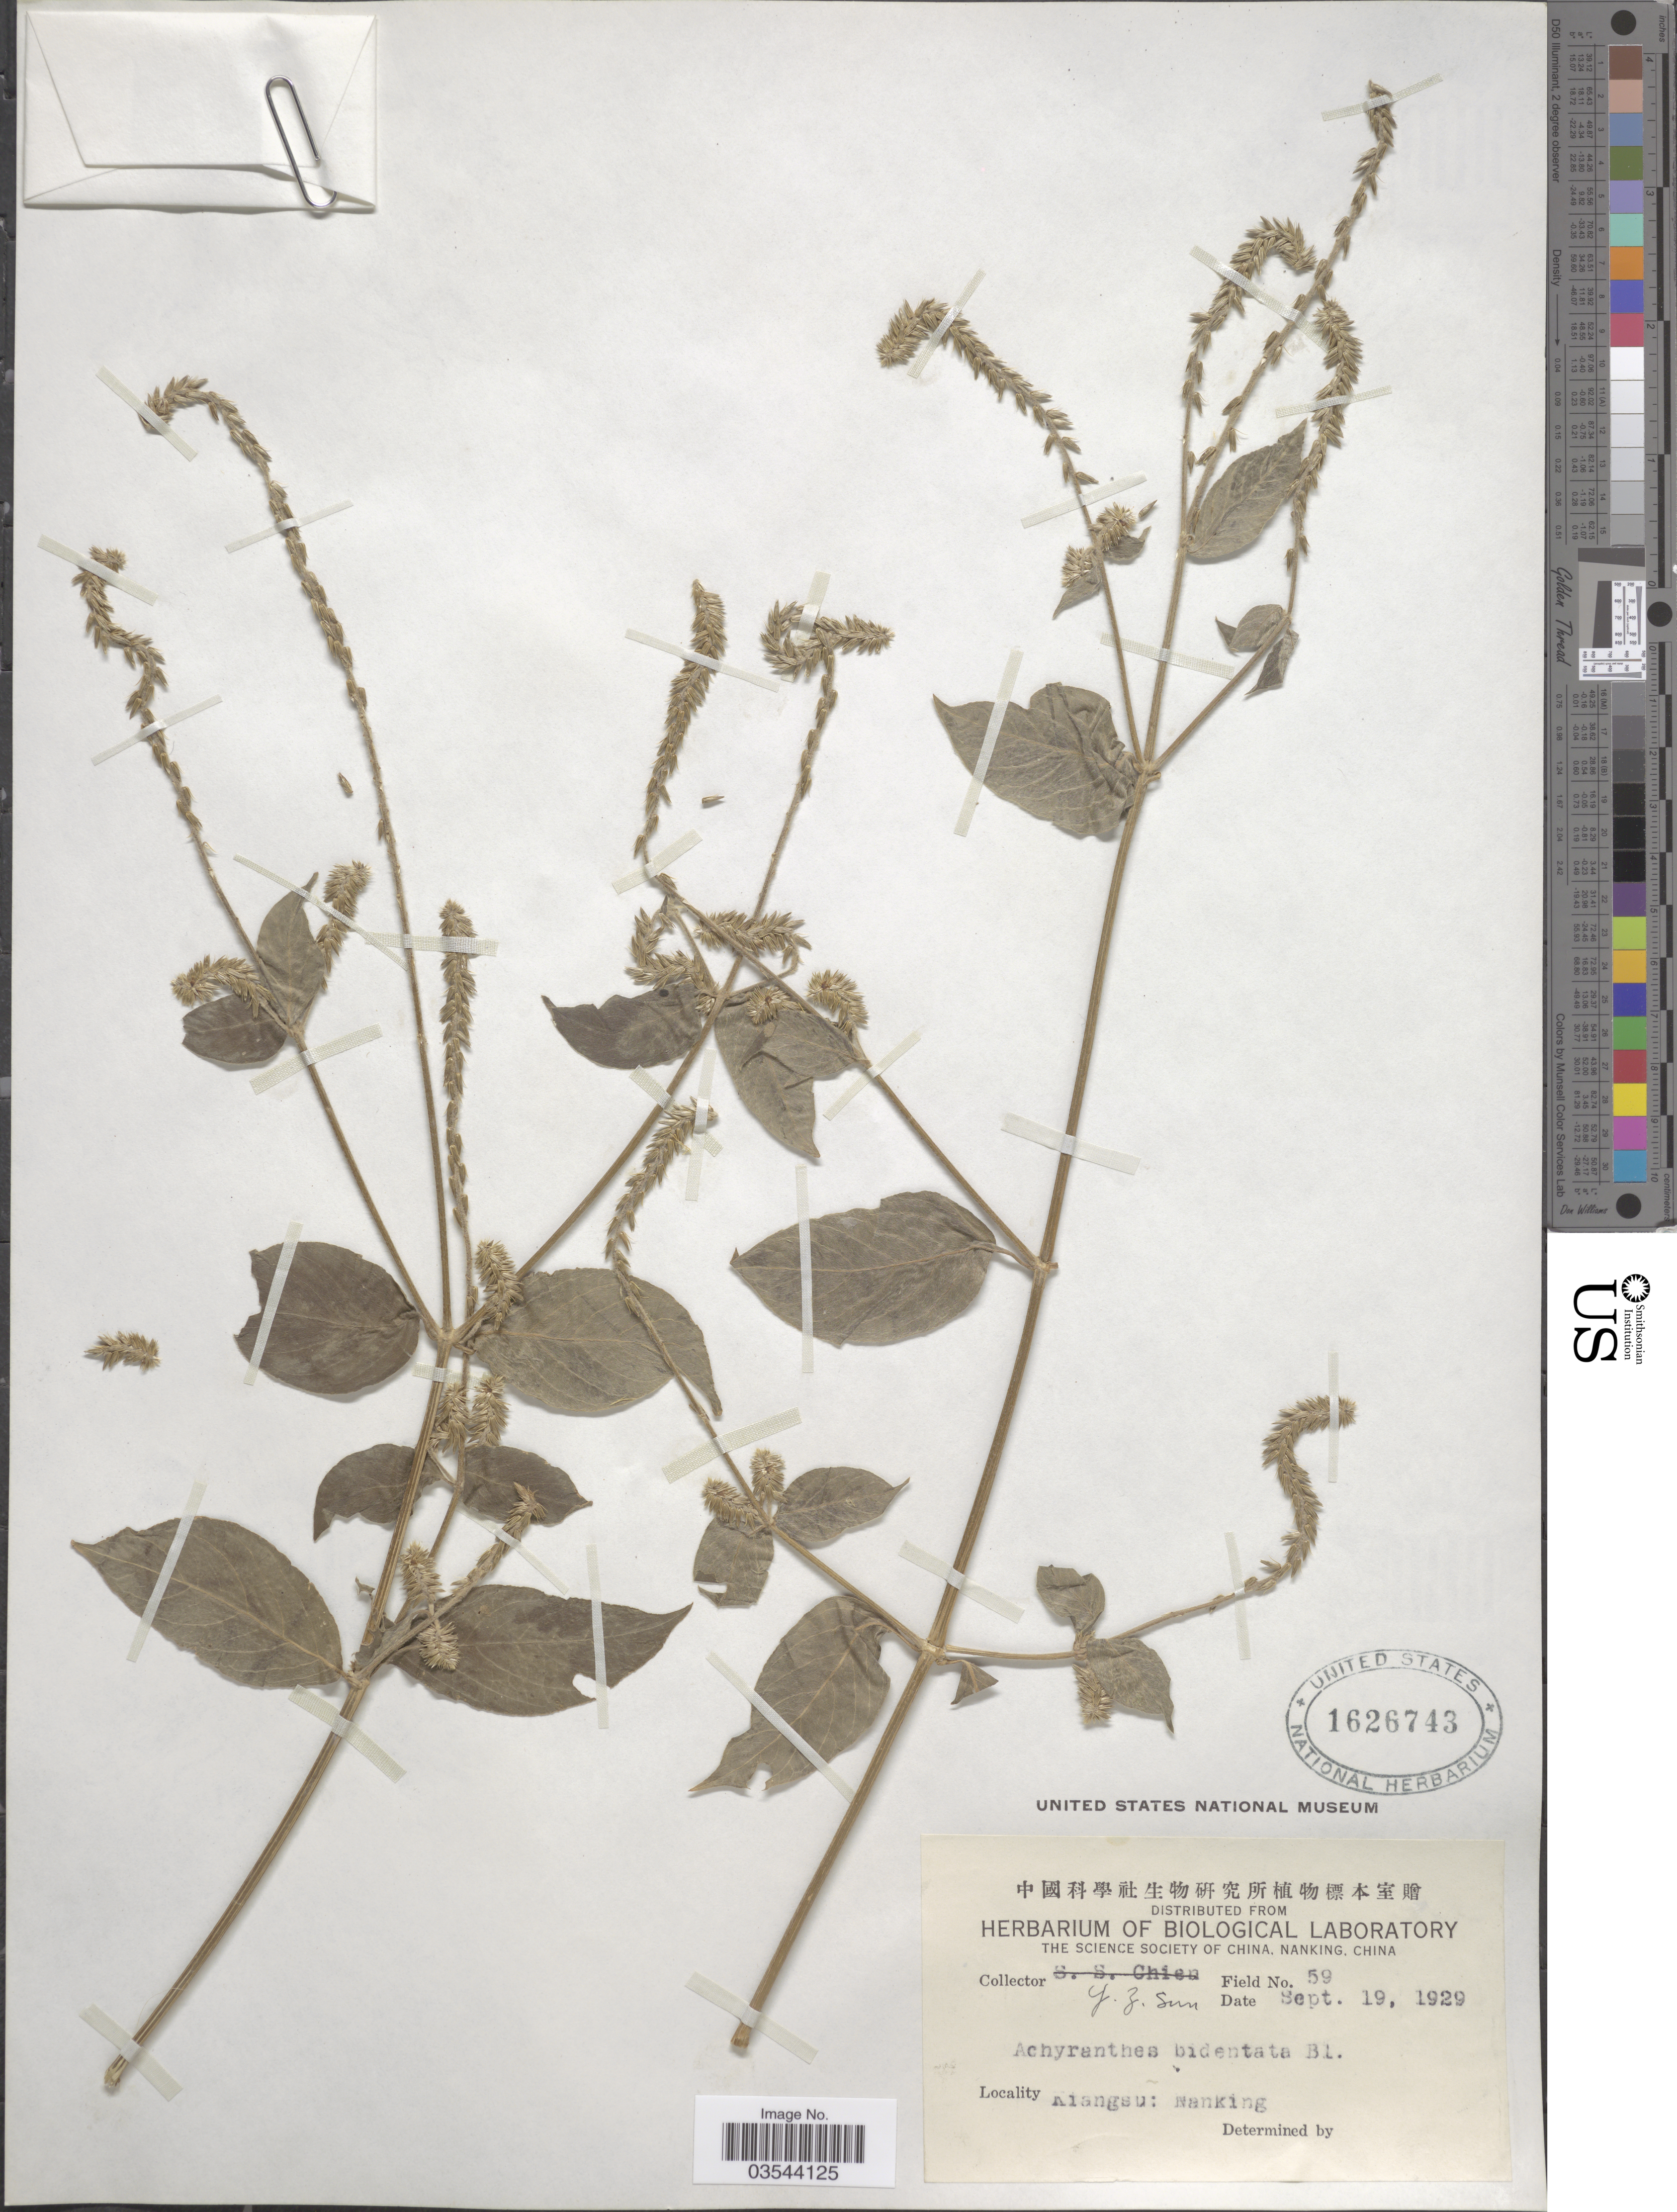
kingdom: Plantae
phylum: Tracheophyta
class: Magnoliopsida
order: Caryophyllales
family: Amaranthaceae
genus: Achyranthes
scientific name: Achyranthes bidentata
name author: Blume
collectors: Y. Sun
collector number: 59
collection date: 1929-09-19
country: China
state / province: Jiangsu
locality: Kiangsu: Nanking.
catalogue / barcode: US 1626743